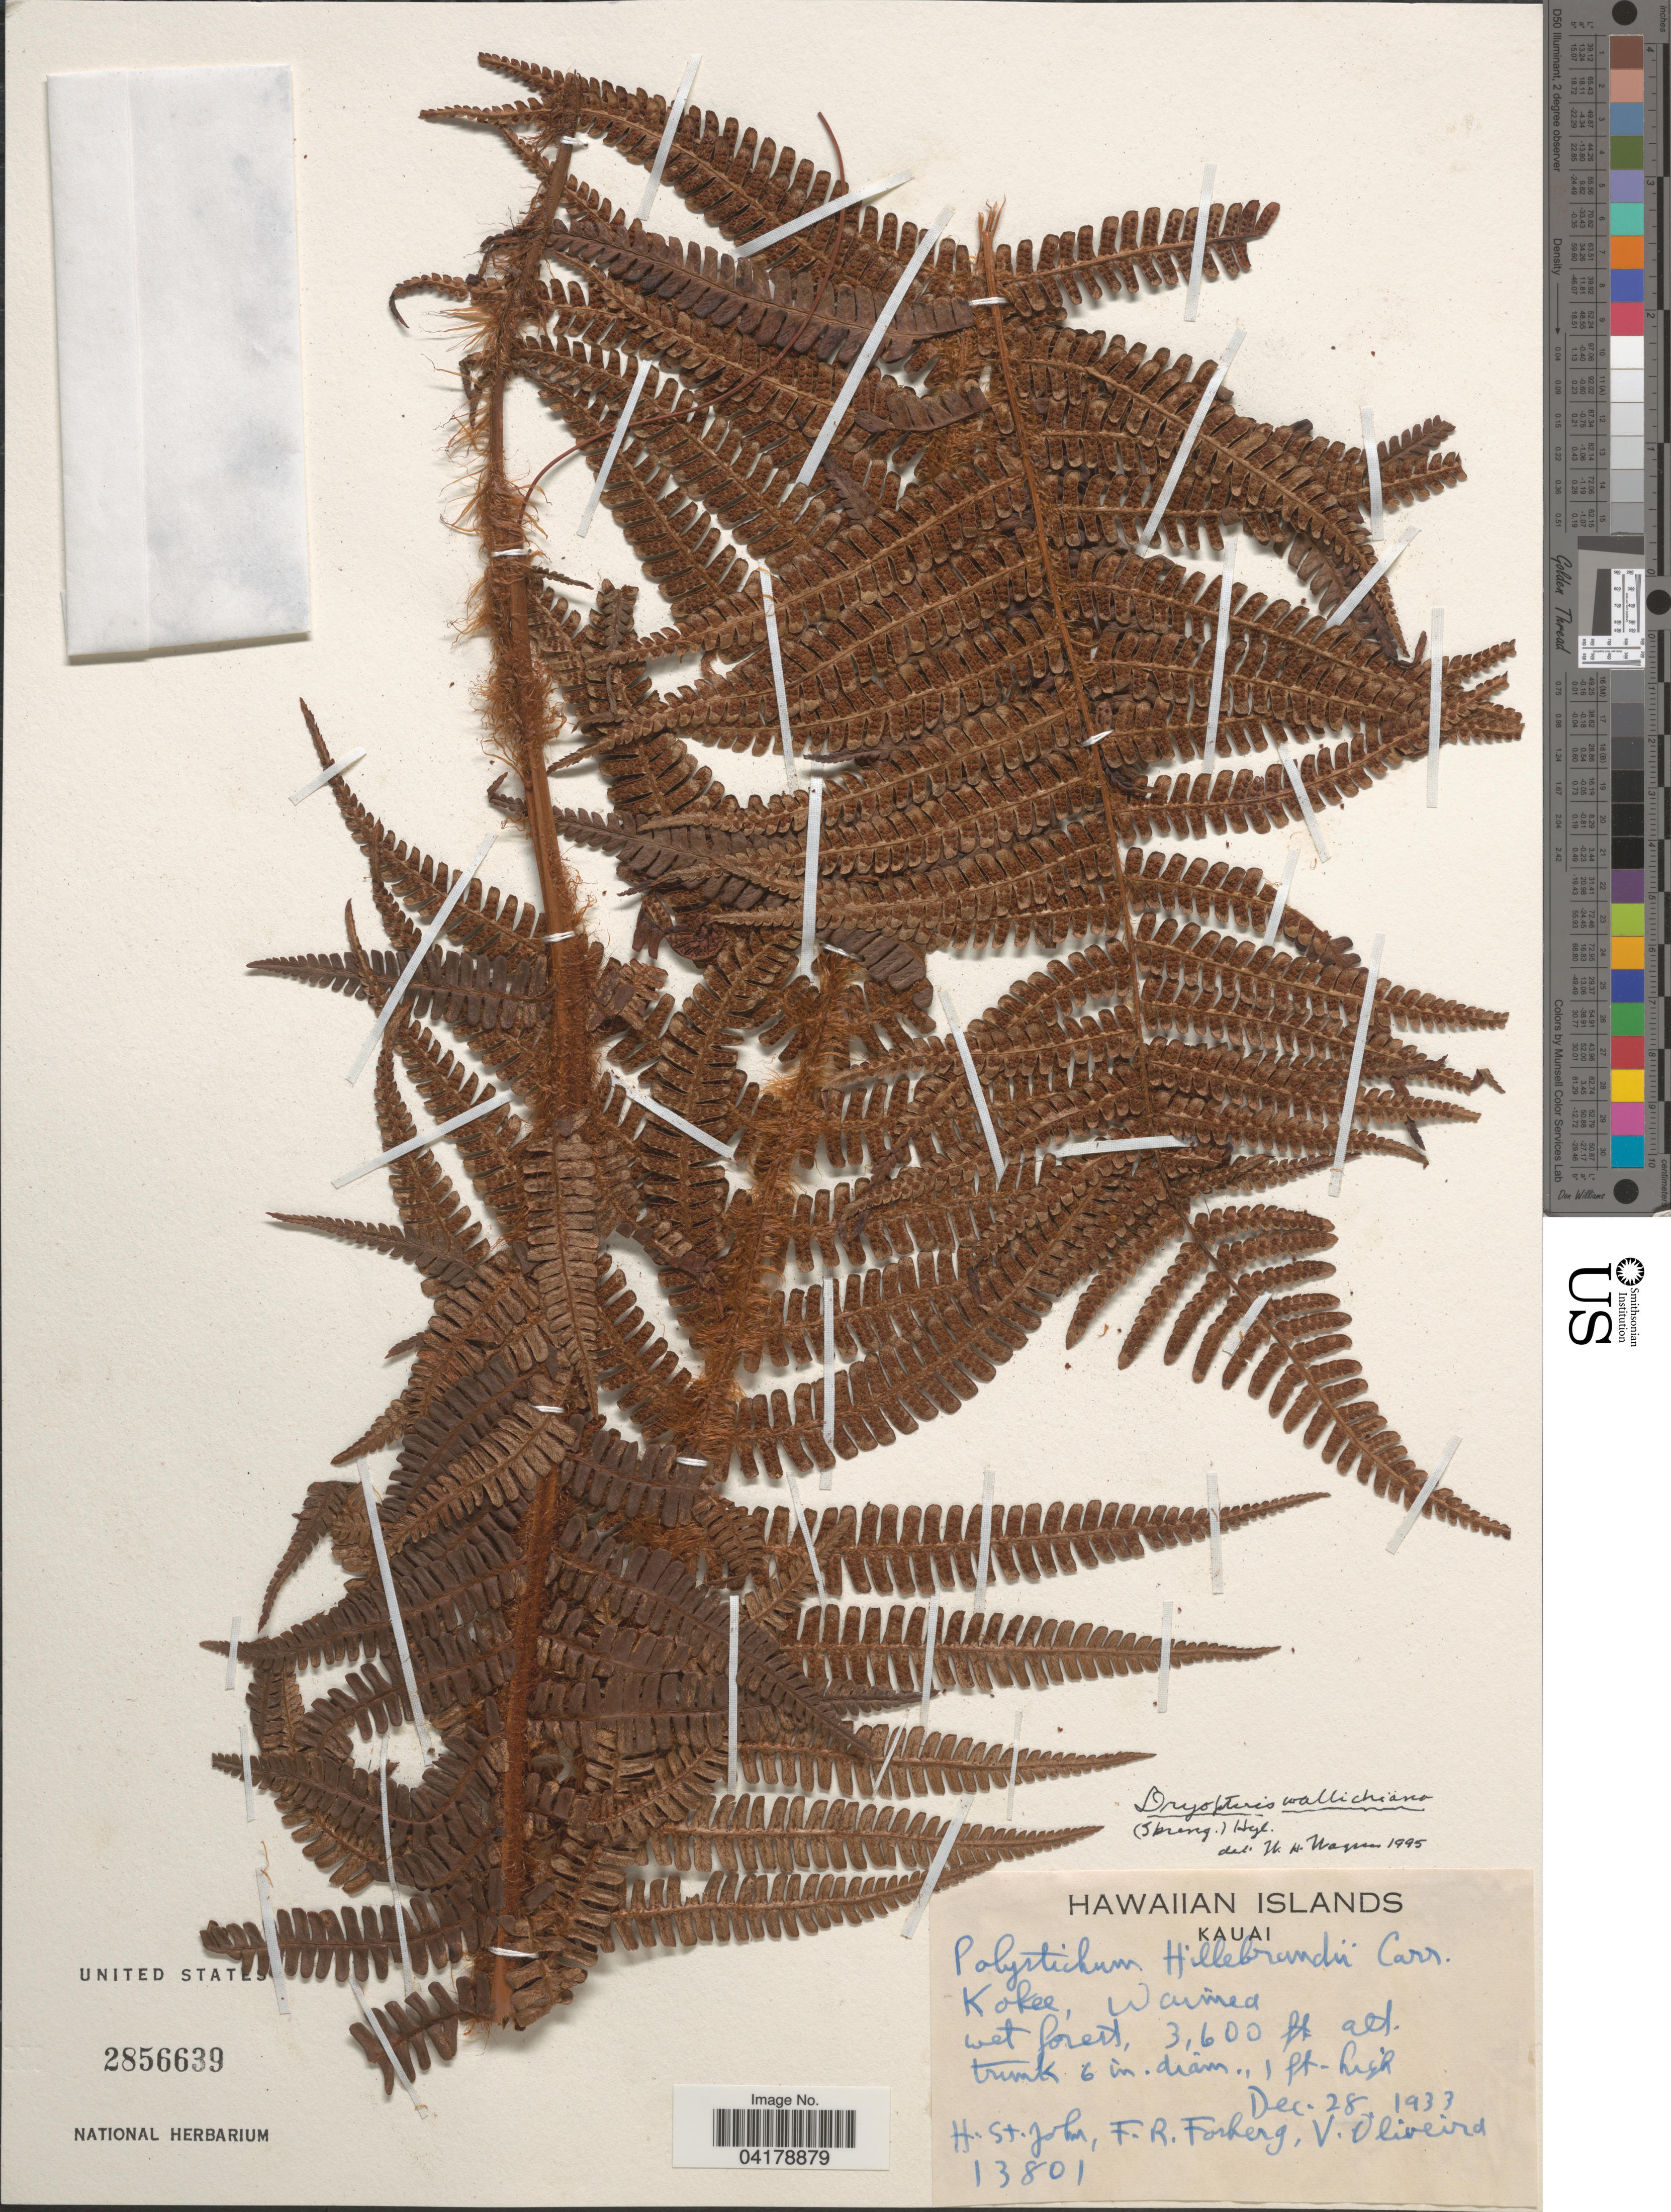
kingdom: Plantae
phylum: Tracheophyta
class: Polypodiopsida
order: Polypodiales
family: Dryopteridaceae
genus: Polystichum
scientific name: Polystichum hillebrandii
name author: Carruth.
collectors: H. St. John, F. R. Fosberg & V. Oliveira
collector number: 13801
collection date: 1933-12-28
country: United States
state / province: Hawaii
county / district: Kauai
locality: Kauai. Kokee, Waimea.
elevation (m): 1097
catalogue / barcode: US 2856639